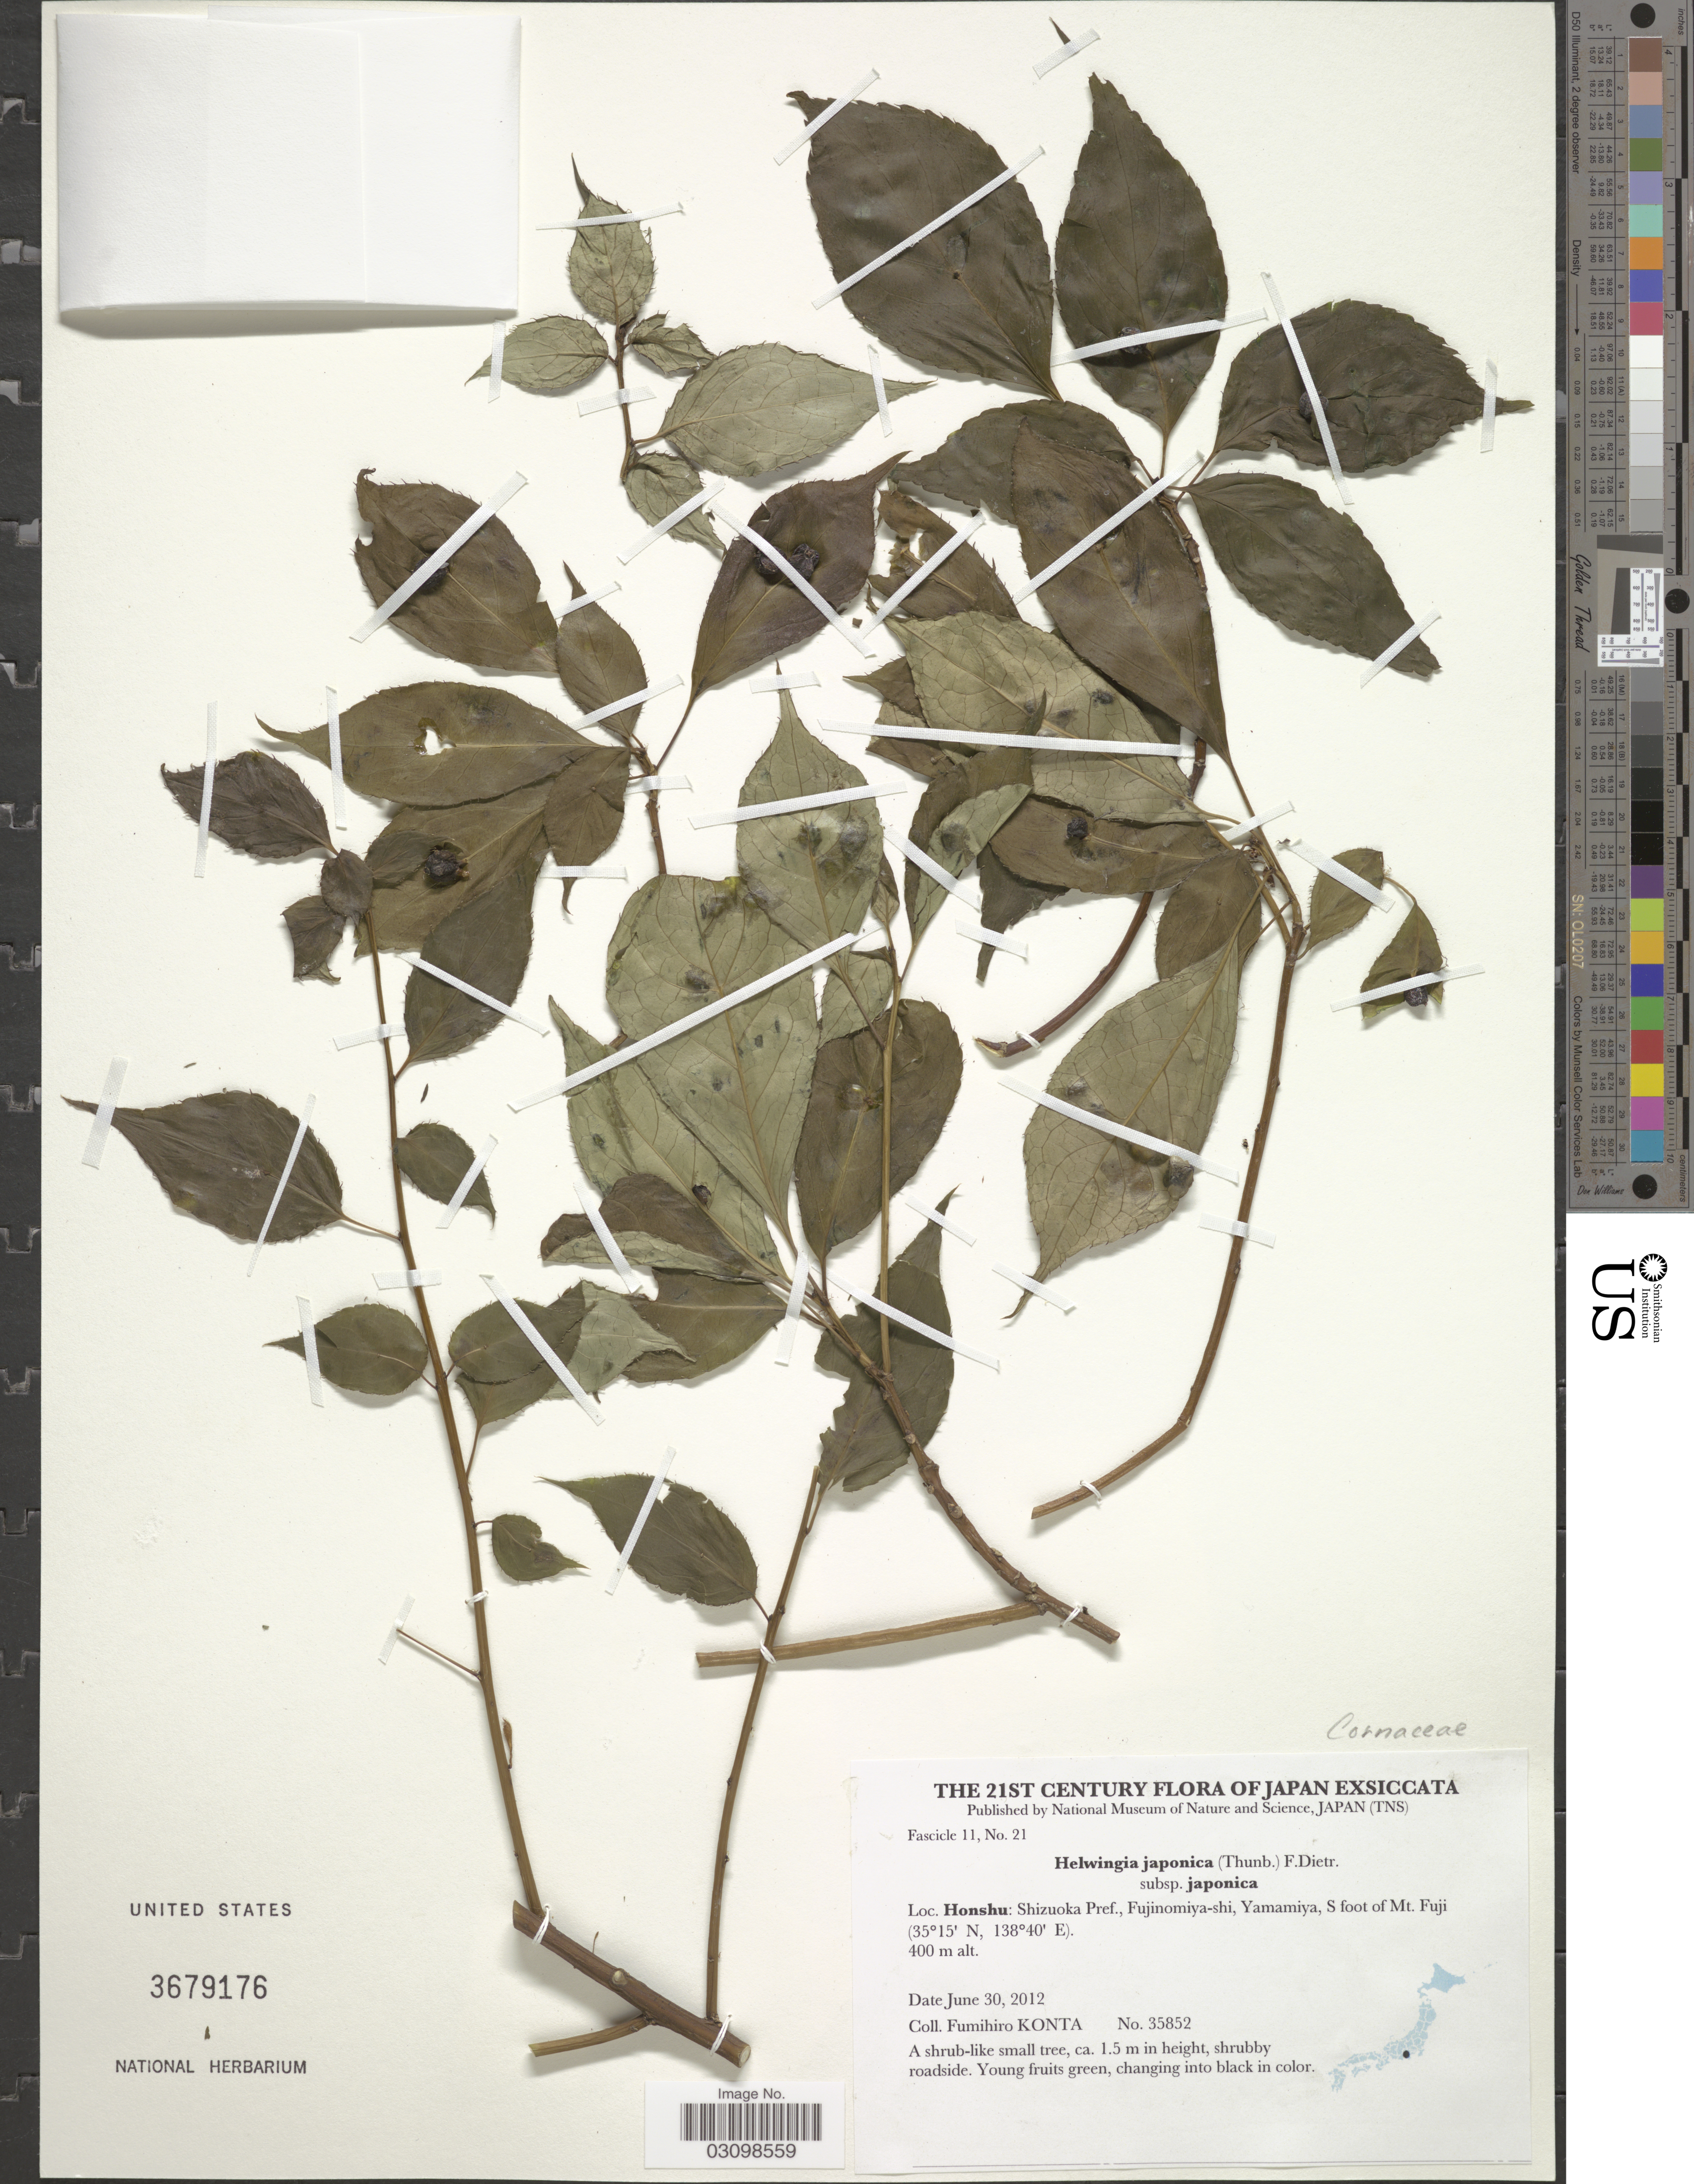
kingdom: Plantae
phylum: Tracheophyta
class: Magnoliopsida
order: Aquifoliales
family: Helwingiaceae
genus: Helwingia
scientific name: Helwingia japonica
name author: (Thunb.) Dietr.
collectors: F. Konta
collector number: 35852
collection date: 2012-06-30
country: Japan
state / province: Sizuoka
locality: Honshu: Shizuoka Pref., Fujinomiya-shi, Yamamiya, S foot of Mt. Fuji.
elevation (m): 400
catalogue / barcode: US 3679176